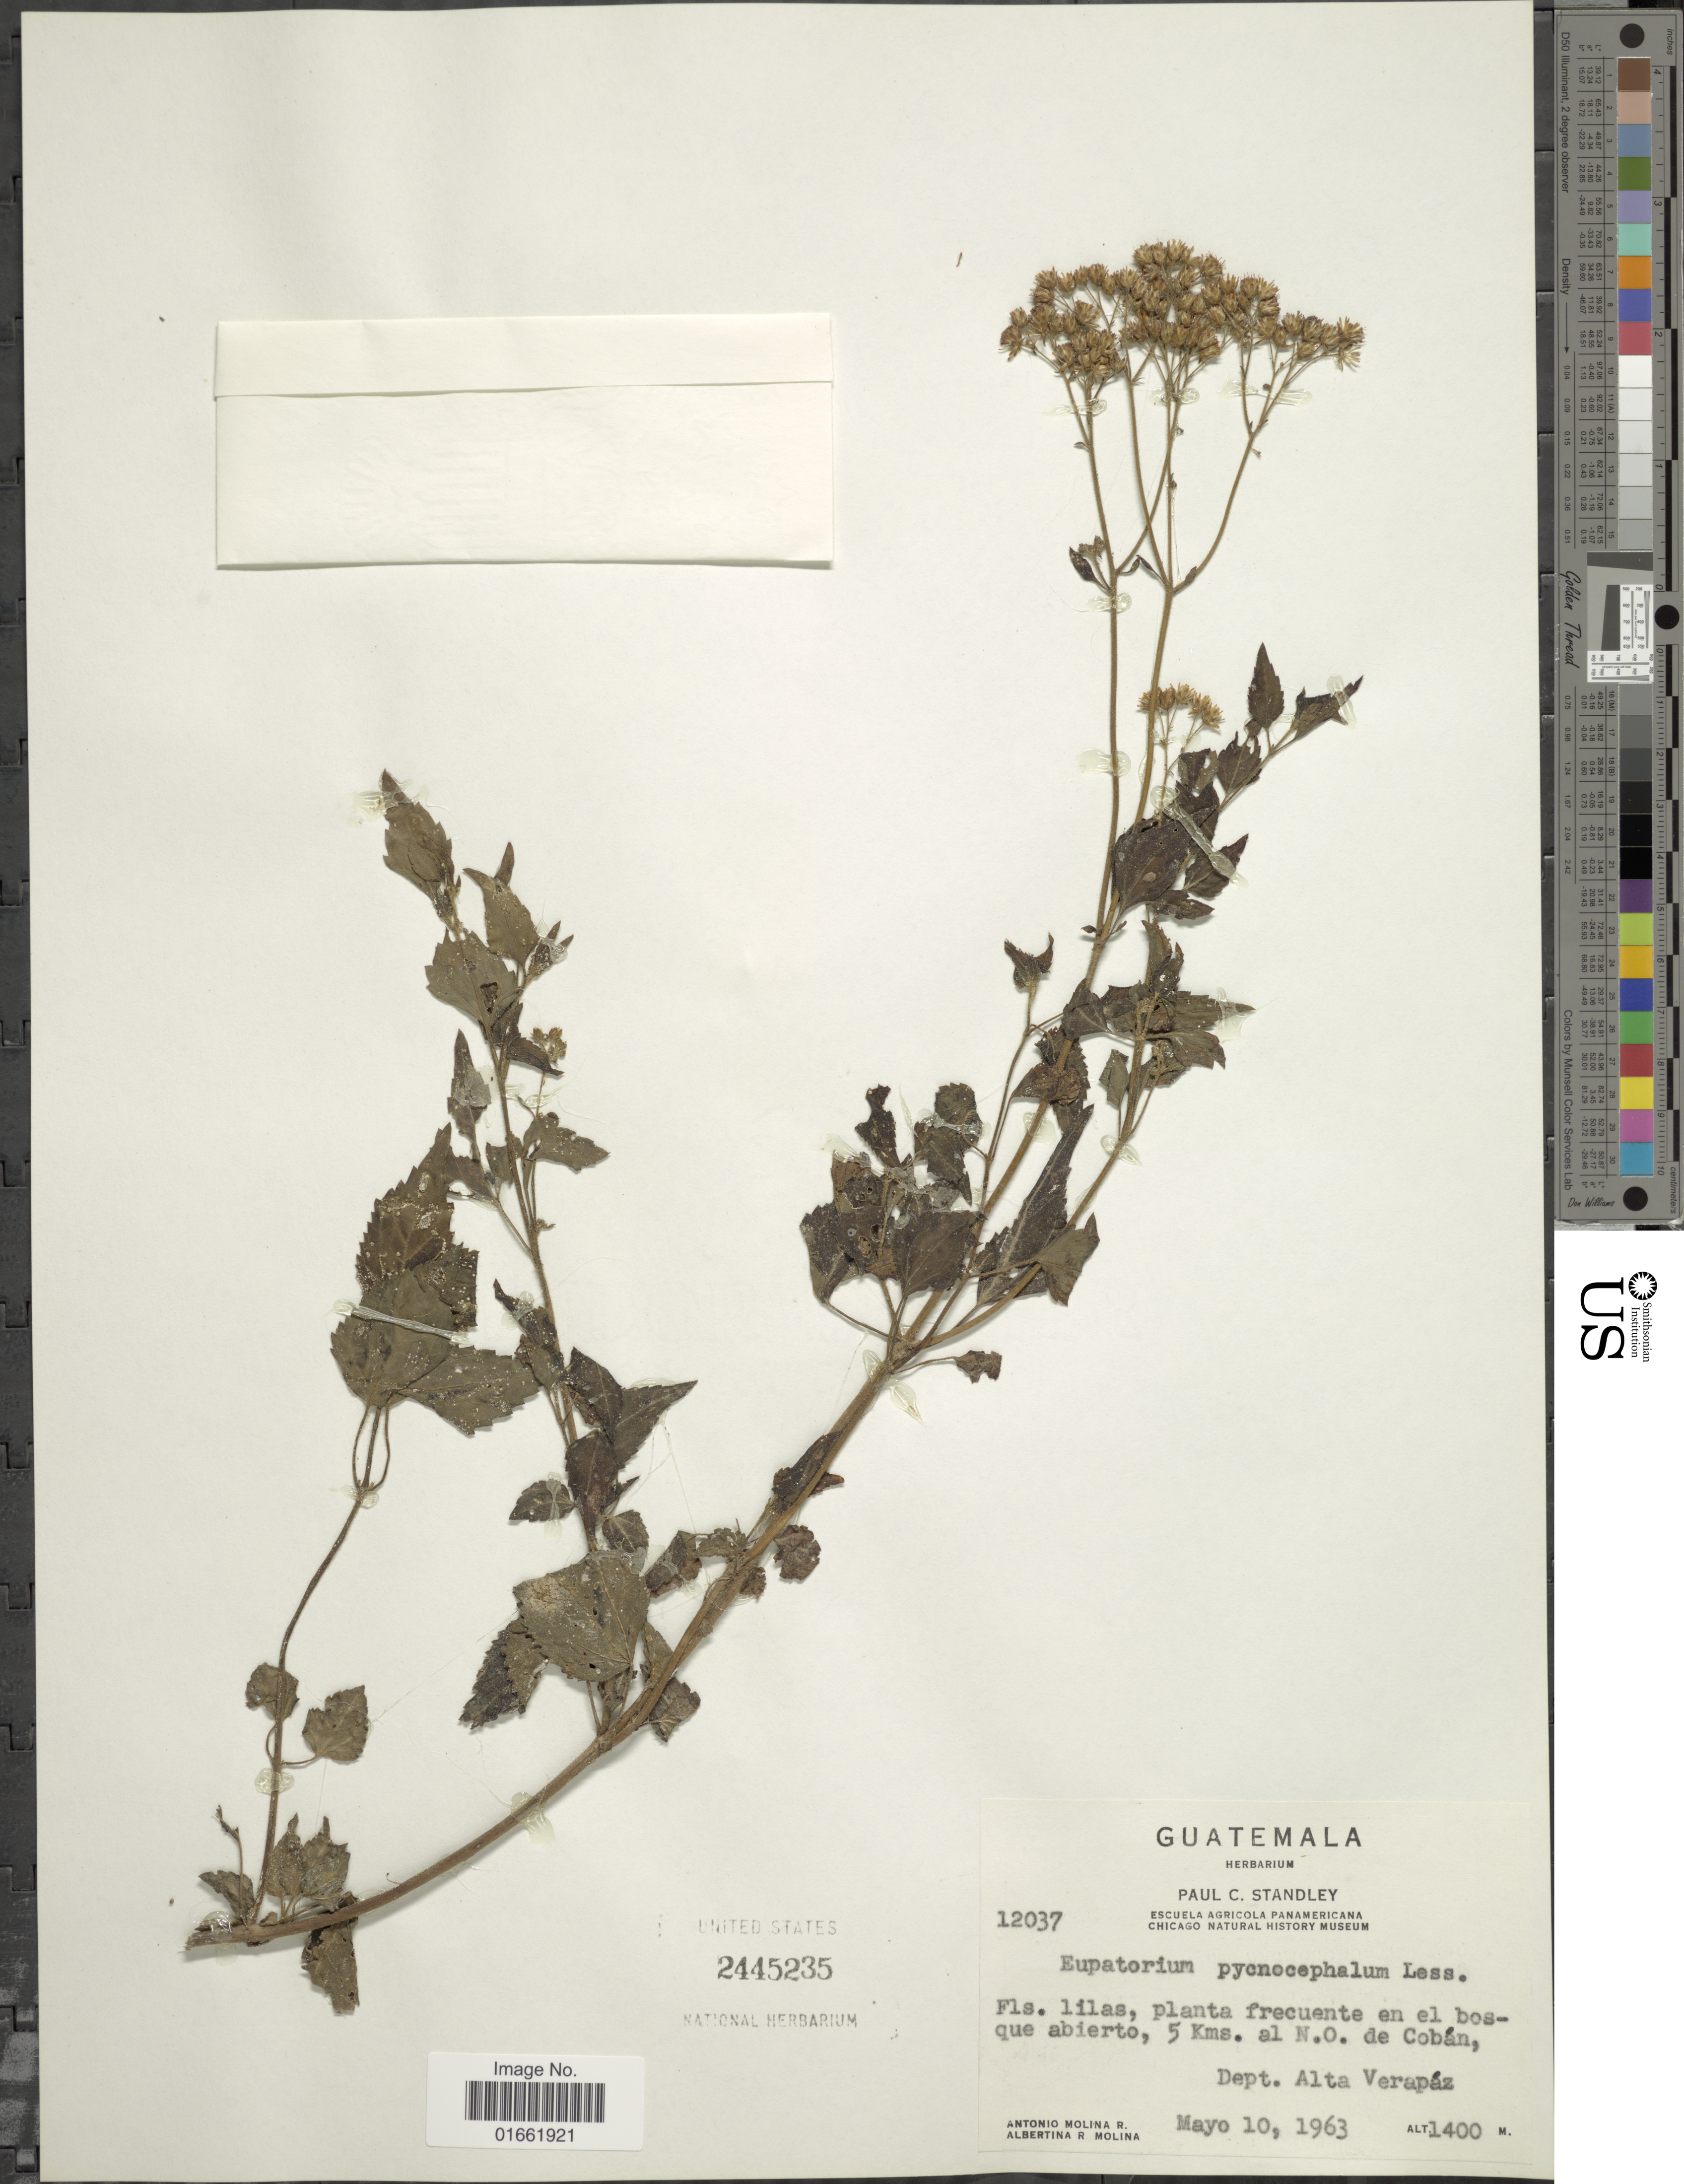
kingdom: Plantae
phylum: Tracheophyta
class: Magnoliopsida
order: Asterales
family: Asteraceae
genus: Fleischmannia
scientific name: Fleischmannia pycnocephala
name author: (Less.) R.M. King & H. Rob.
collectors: A. Molina R. & A. R. Molina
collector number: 12037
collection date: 1963-05-10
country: Guatemala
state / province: Alta Verapaz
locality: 5 Kms. al N.O. de Cobán, dept. Alta Verapáz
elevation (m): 1400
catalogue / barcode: US 2445235